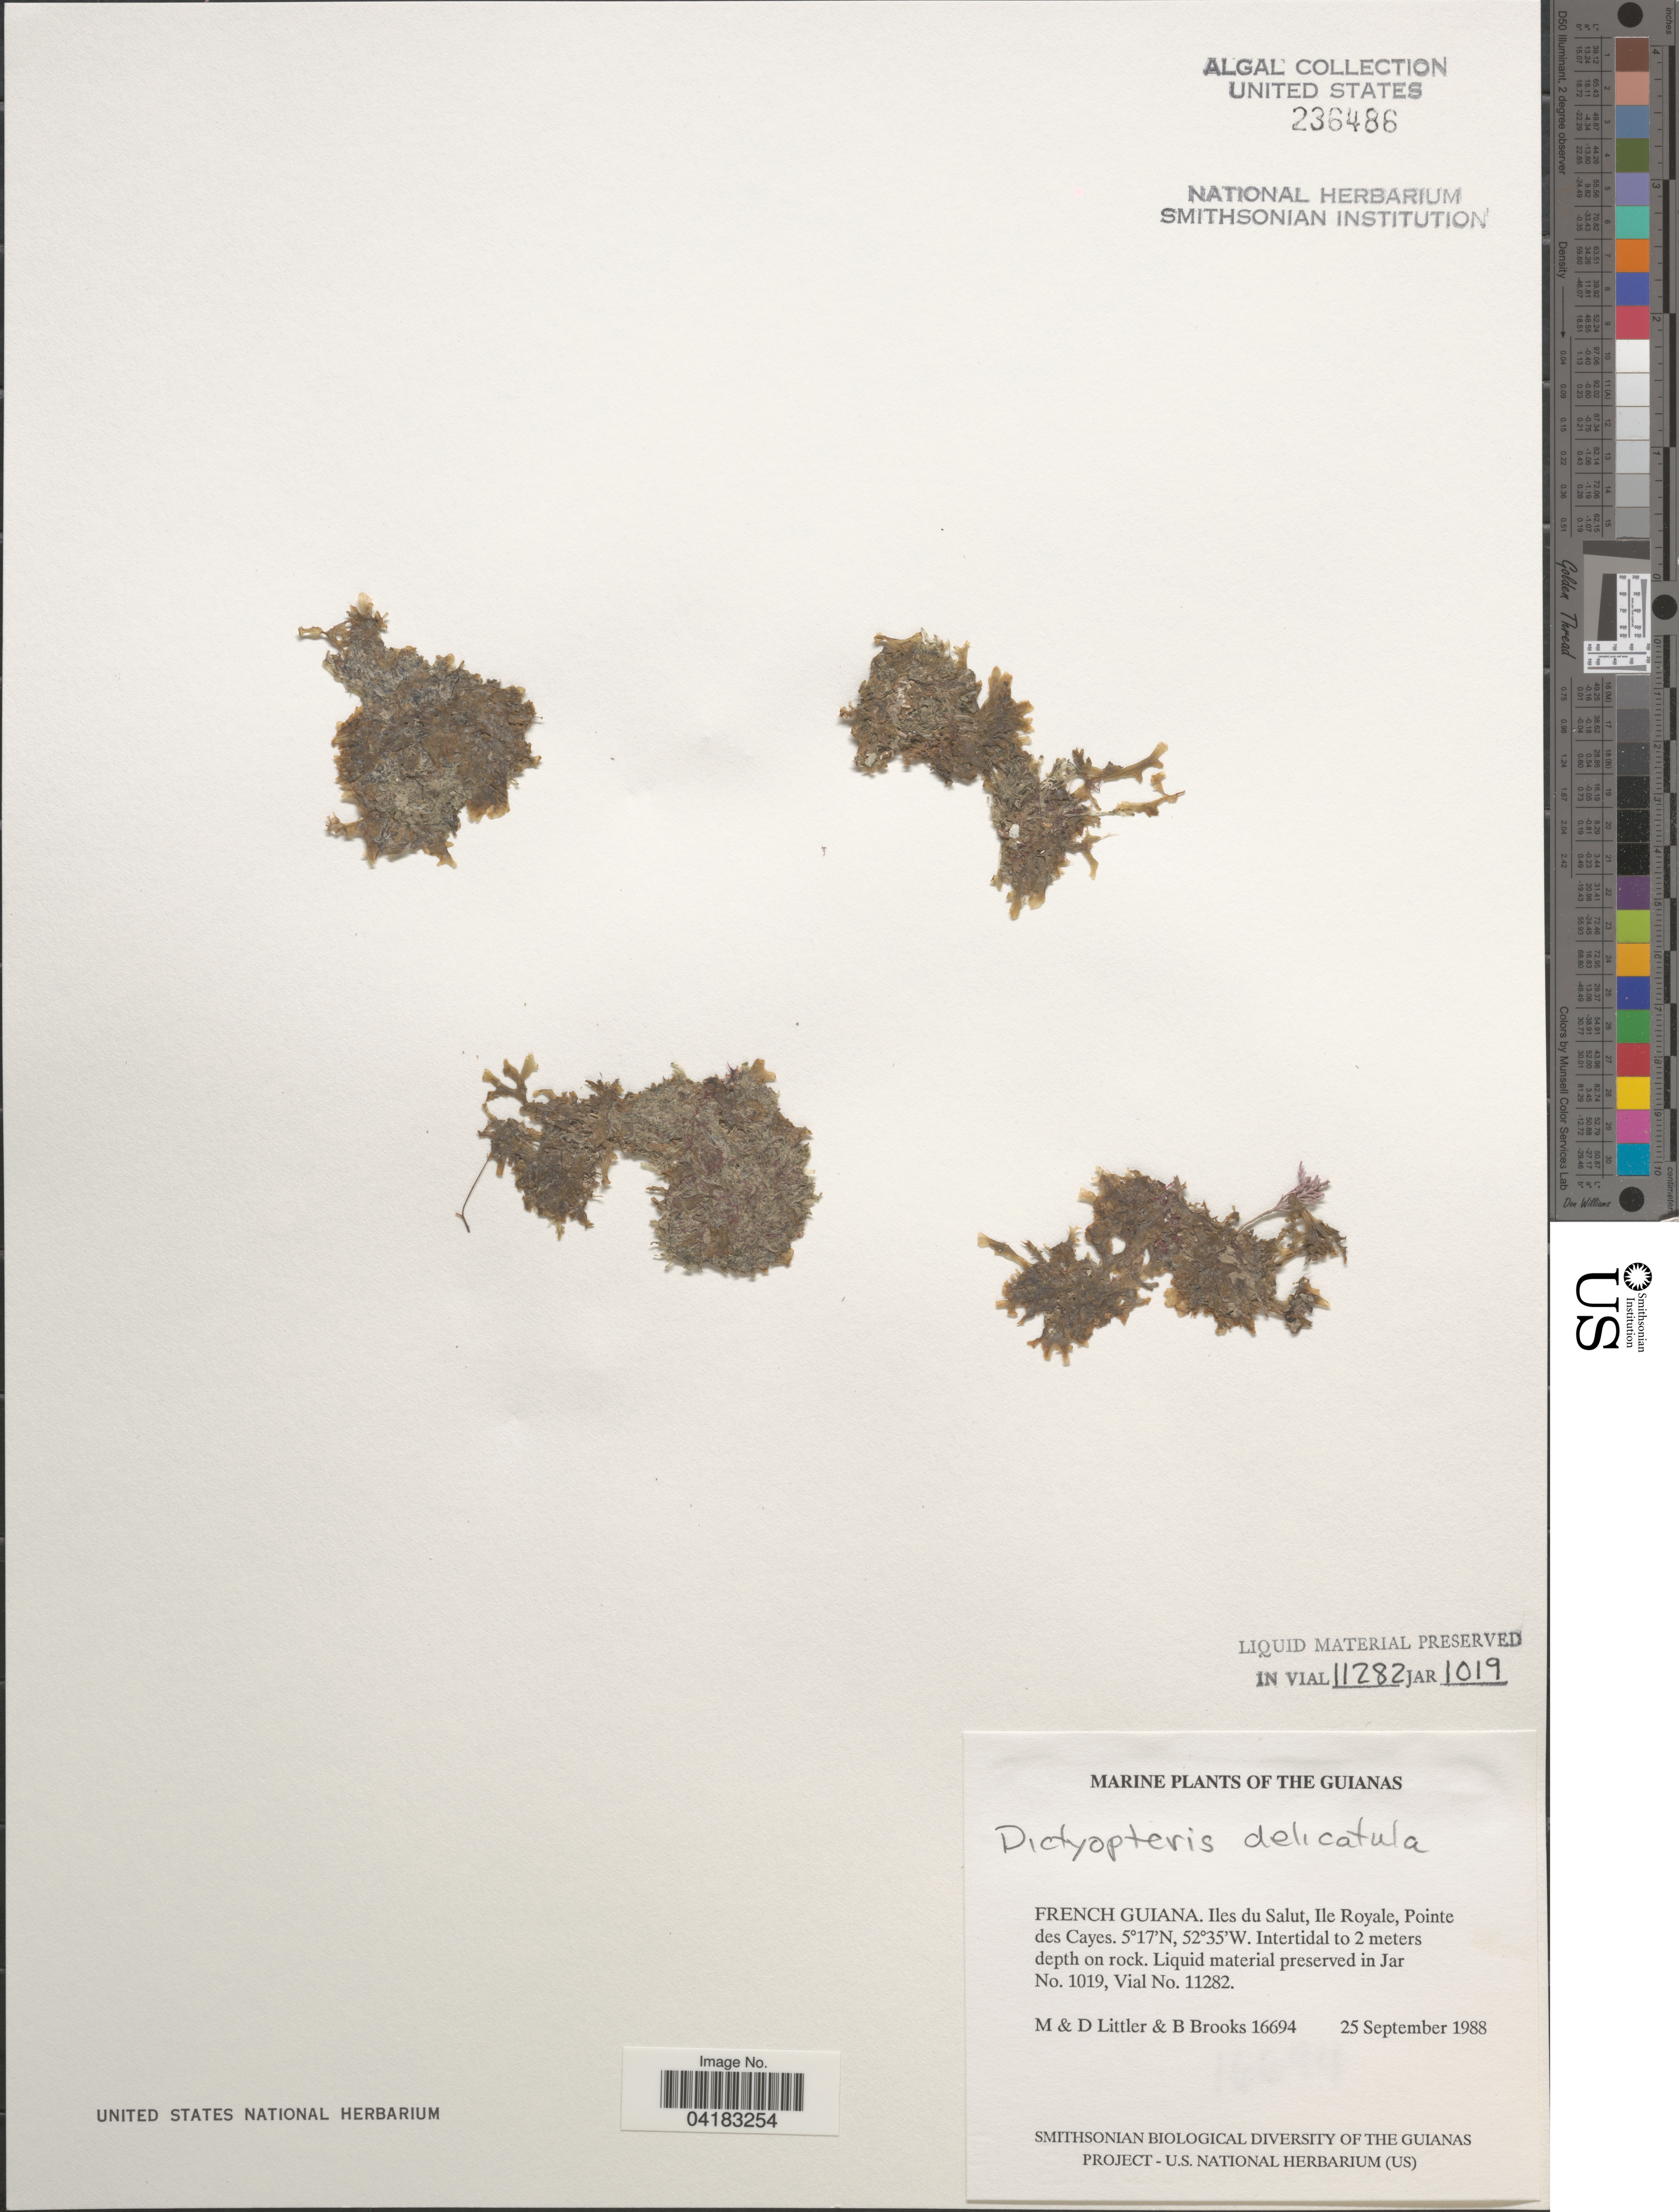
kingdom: Chromista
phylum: Ochrophyta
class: Phaeophyceae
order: Dictyotales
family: Dictyotaceae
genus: Dictyopteris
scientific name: Dictyopteris delicatula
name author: J.V.Lamouroux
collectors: M. Littler, D. S. Littler & B. Brooks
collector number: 16694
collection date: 1988-09-25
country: French Guiana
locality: The Guianas. Iles du Salut, Ile Royale, Pointe des Cayes.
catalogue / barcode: US 236486